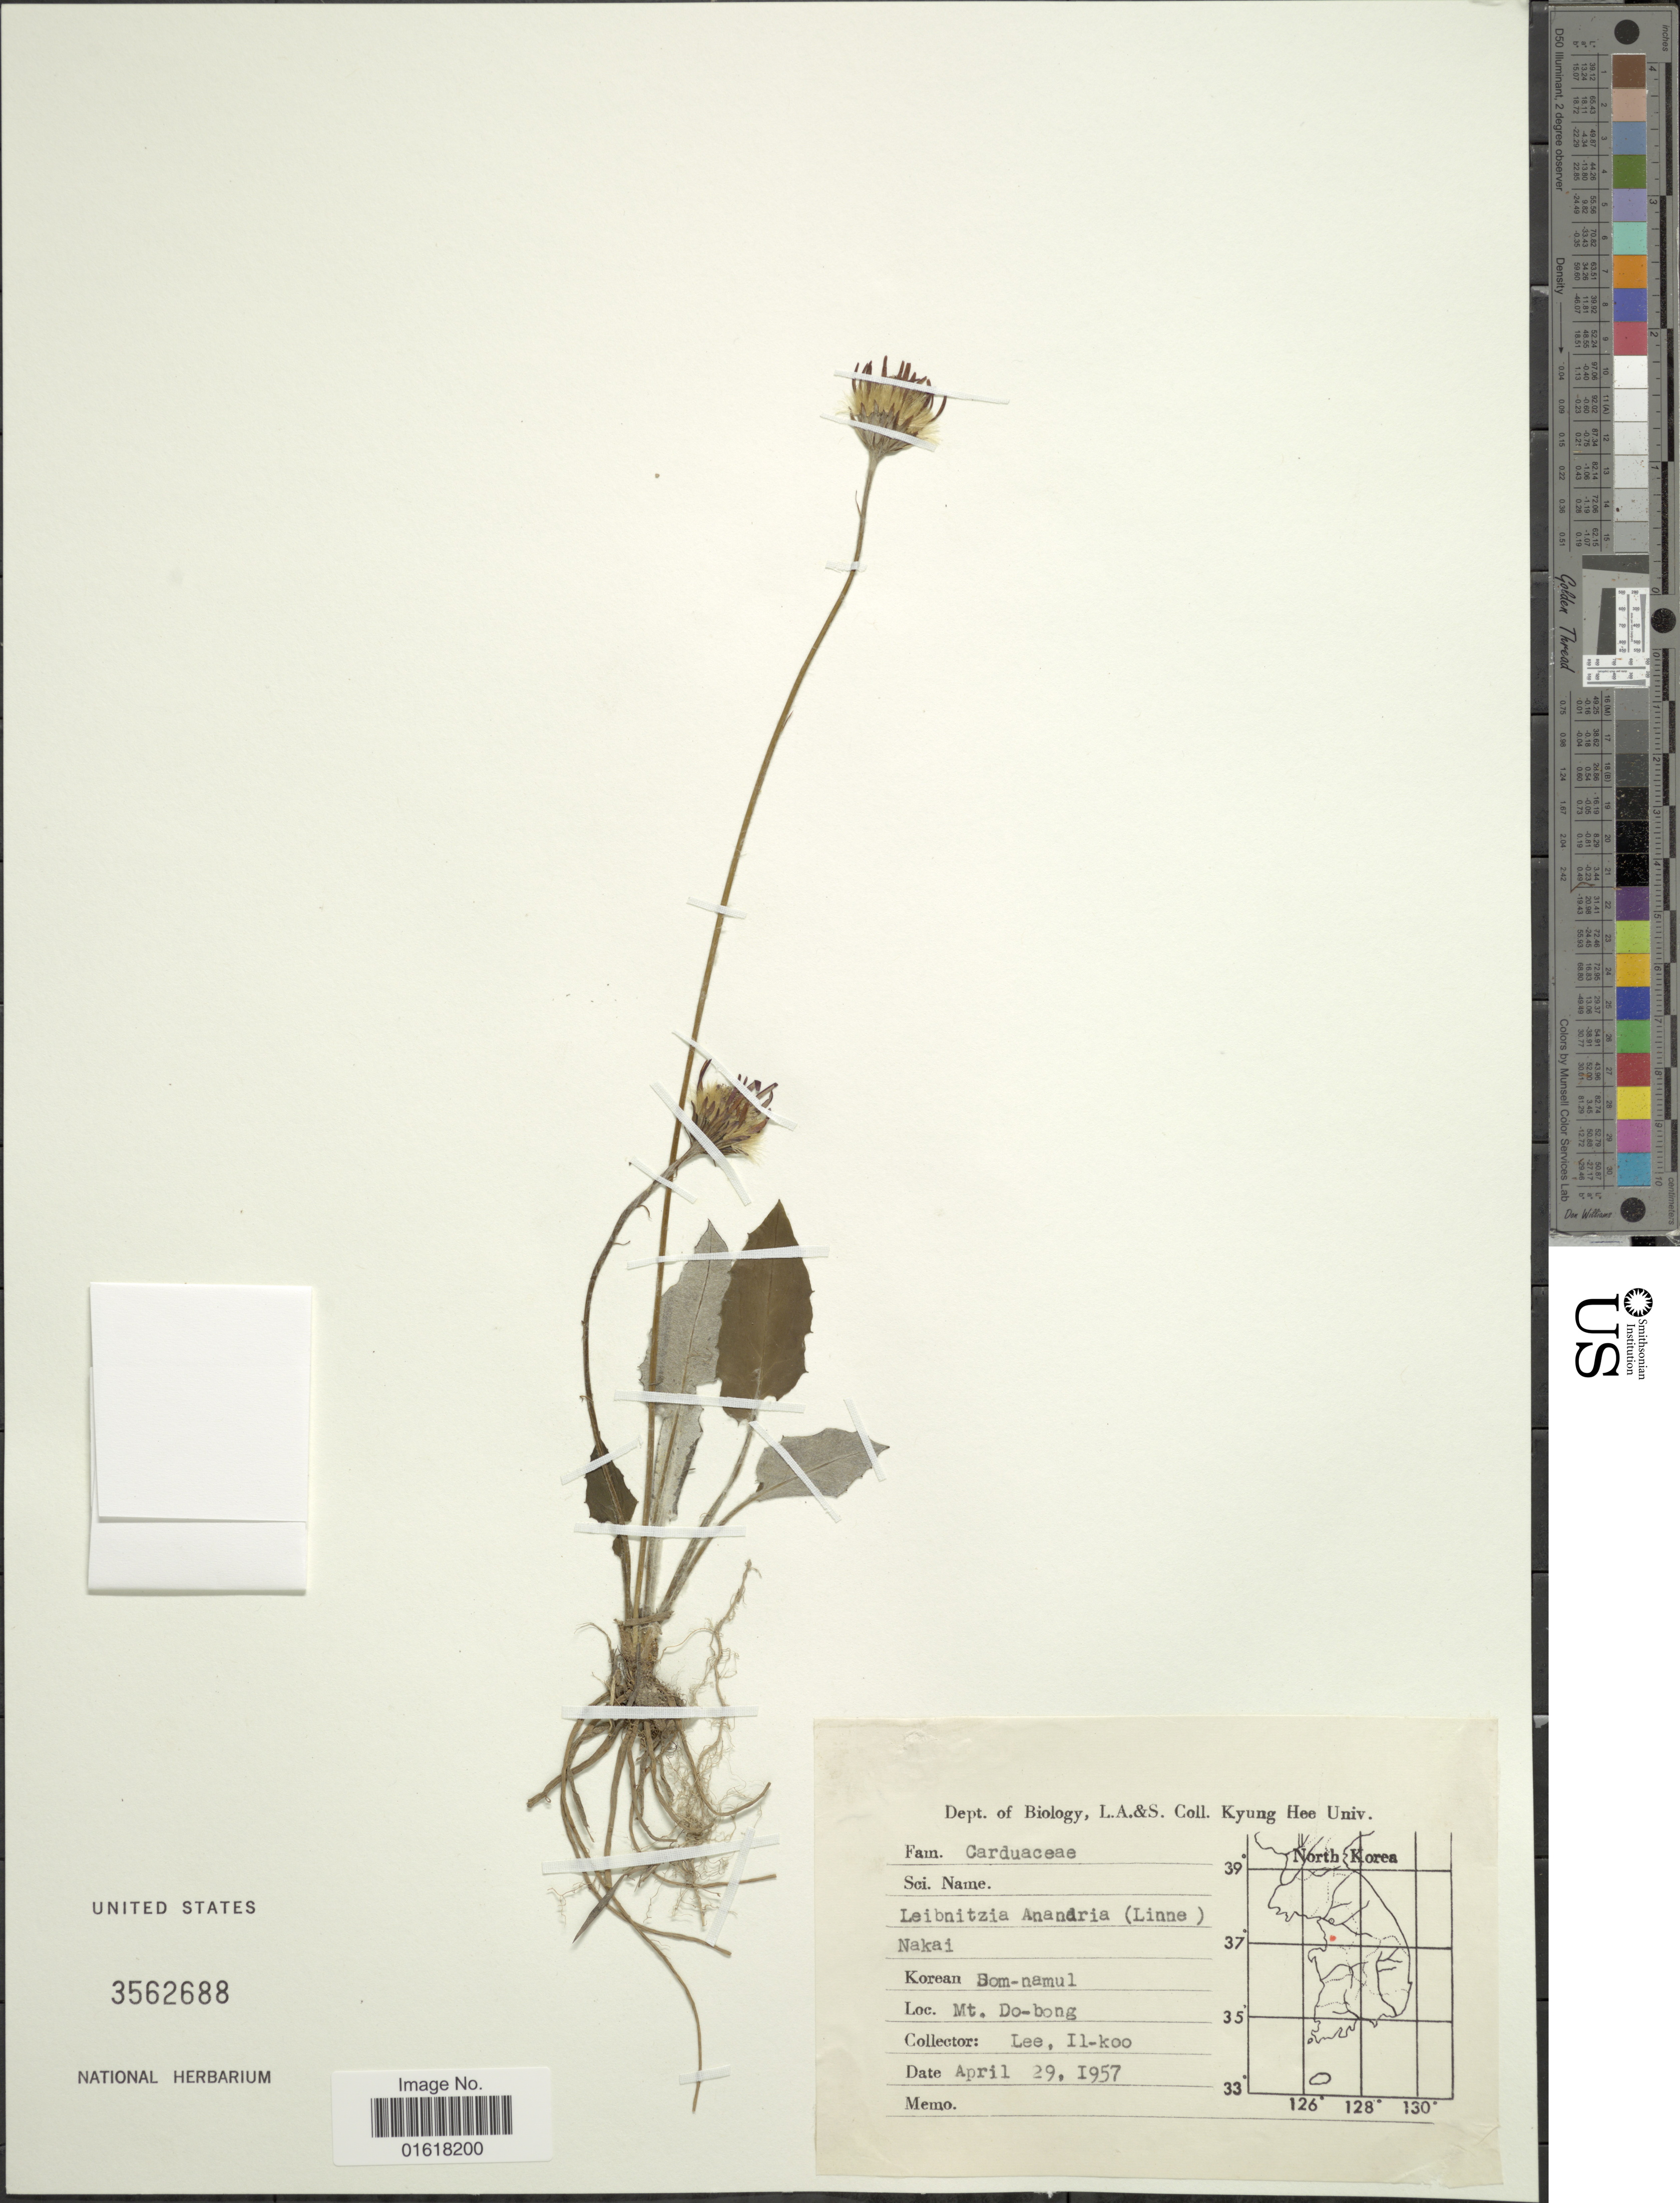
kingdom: Plantae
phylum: Tracheophyta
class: Magnoliopsida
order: Asterales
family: Asteraceae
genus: Leibnitzia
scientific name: Leibnitzia anandria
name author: (L.) Nakai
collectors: I. Lee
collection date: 1957-04-29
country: North Korea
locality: Mt. Do-bong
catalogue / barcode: US 3562688